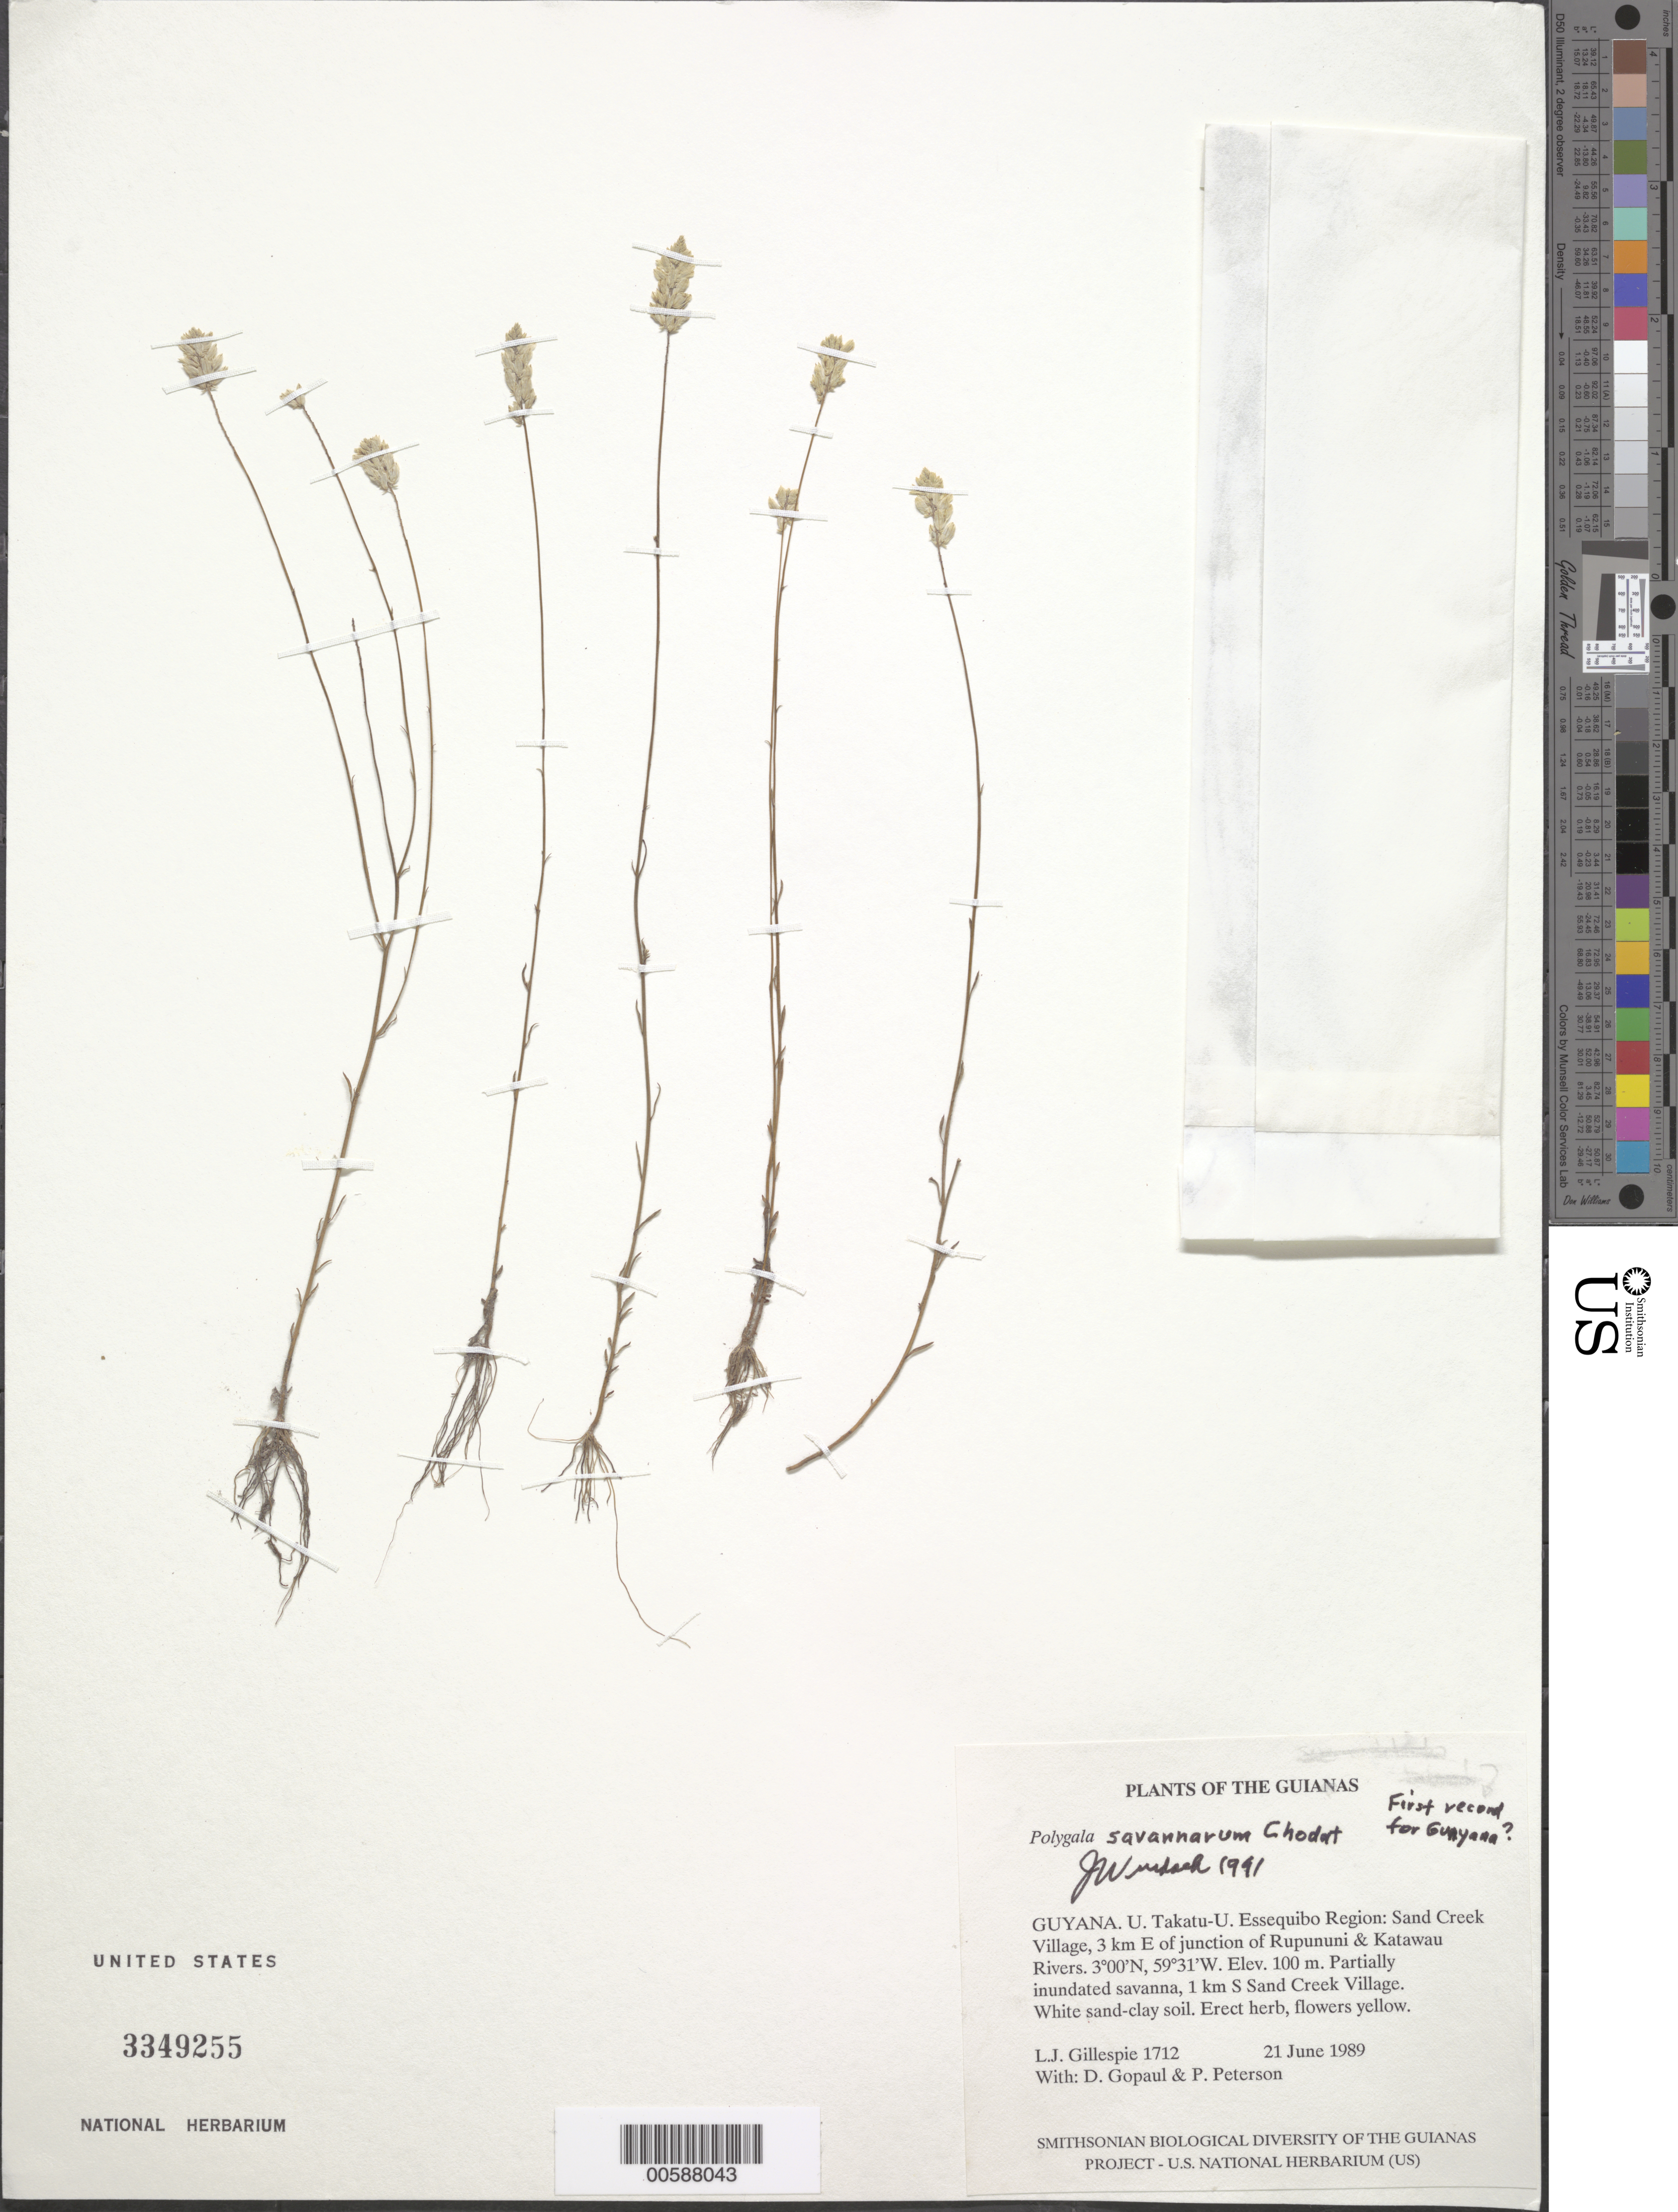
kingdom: Plantae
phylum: Tracheophyta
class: Magnoliopsida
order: Fabales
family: Polygalaceae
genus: Polygala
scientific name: Polygala savannarum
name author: Chodat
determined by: Wurdack, John J., (US), US (UNITED STATES)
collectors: L. J. Gillespie, D. Gopaul & P. M. Peterson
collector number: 1712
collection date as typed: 21 June 1989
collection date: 1989-06-21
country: Guyana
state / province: U. Takutu-U. Essequibo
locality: Sand Creek Village, 3 km E of junction of Rupununi & Katawau Rivers. 1 km S of village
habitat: Partially inundated savanna. White sand-clay soil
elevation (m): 100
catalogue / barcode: US 3349255